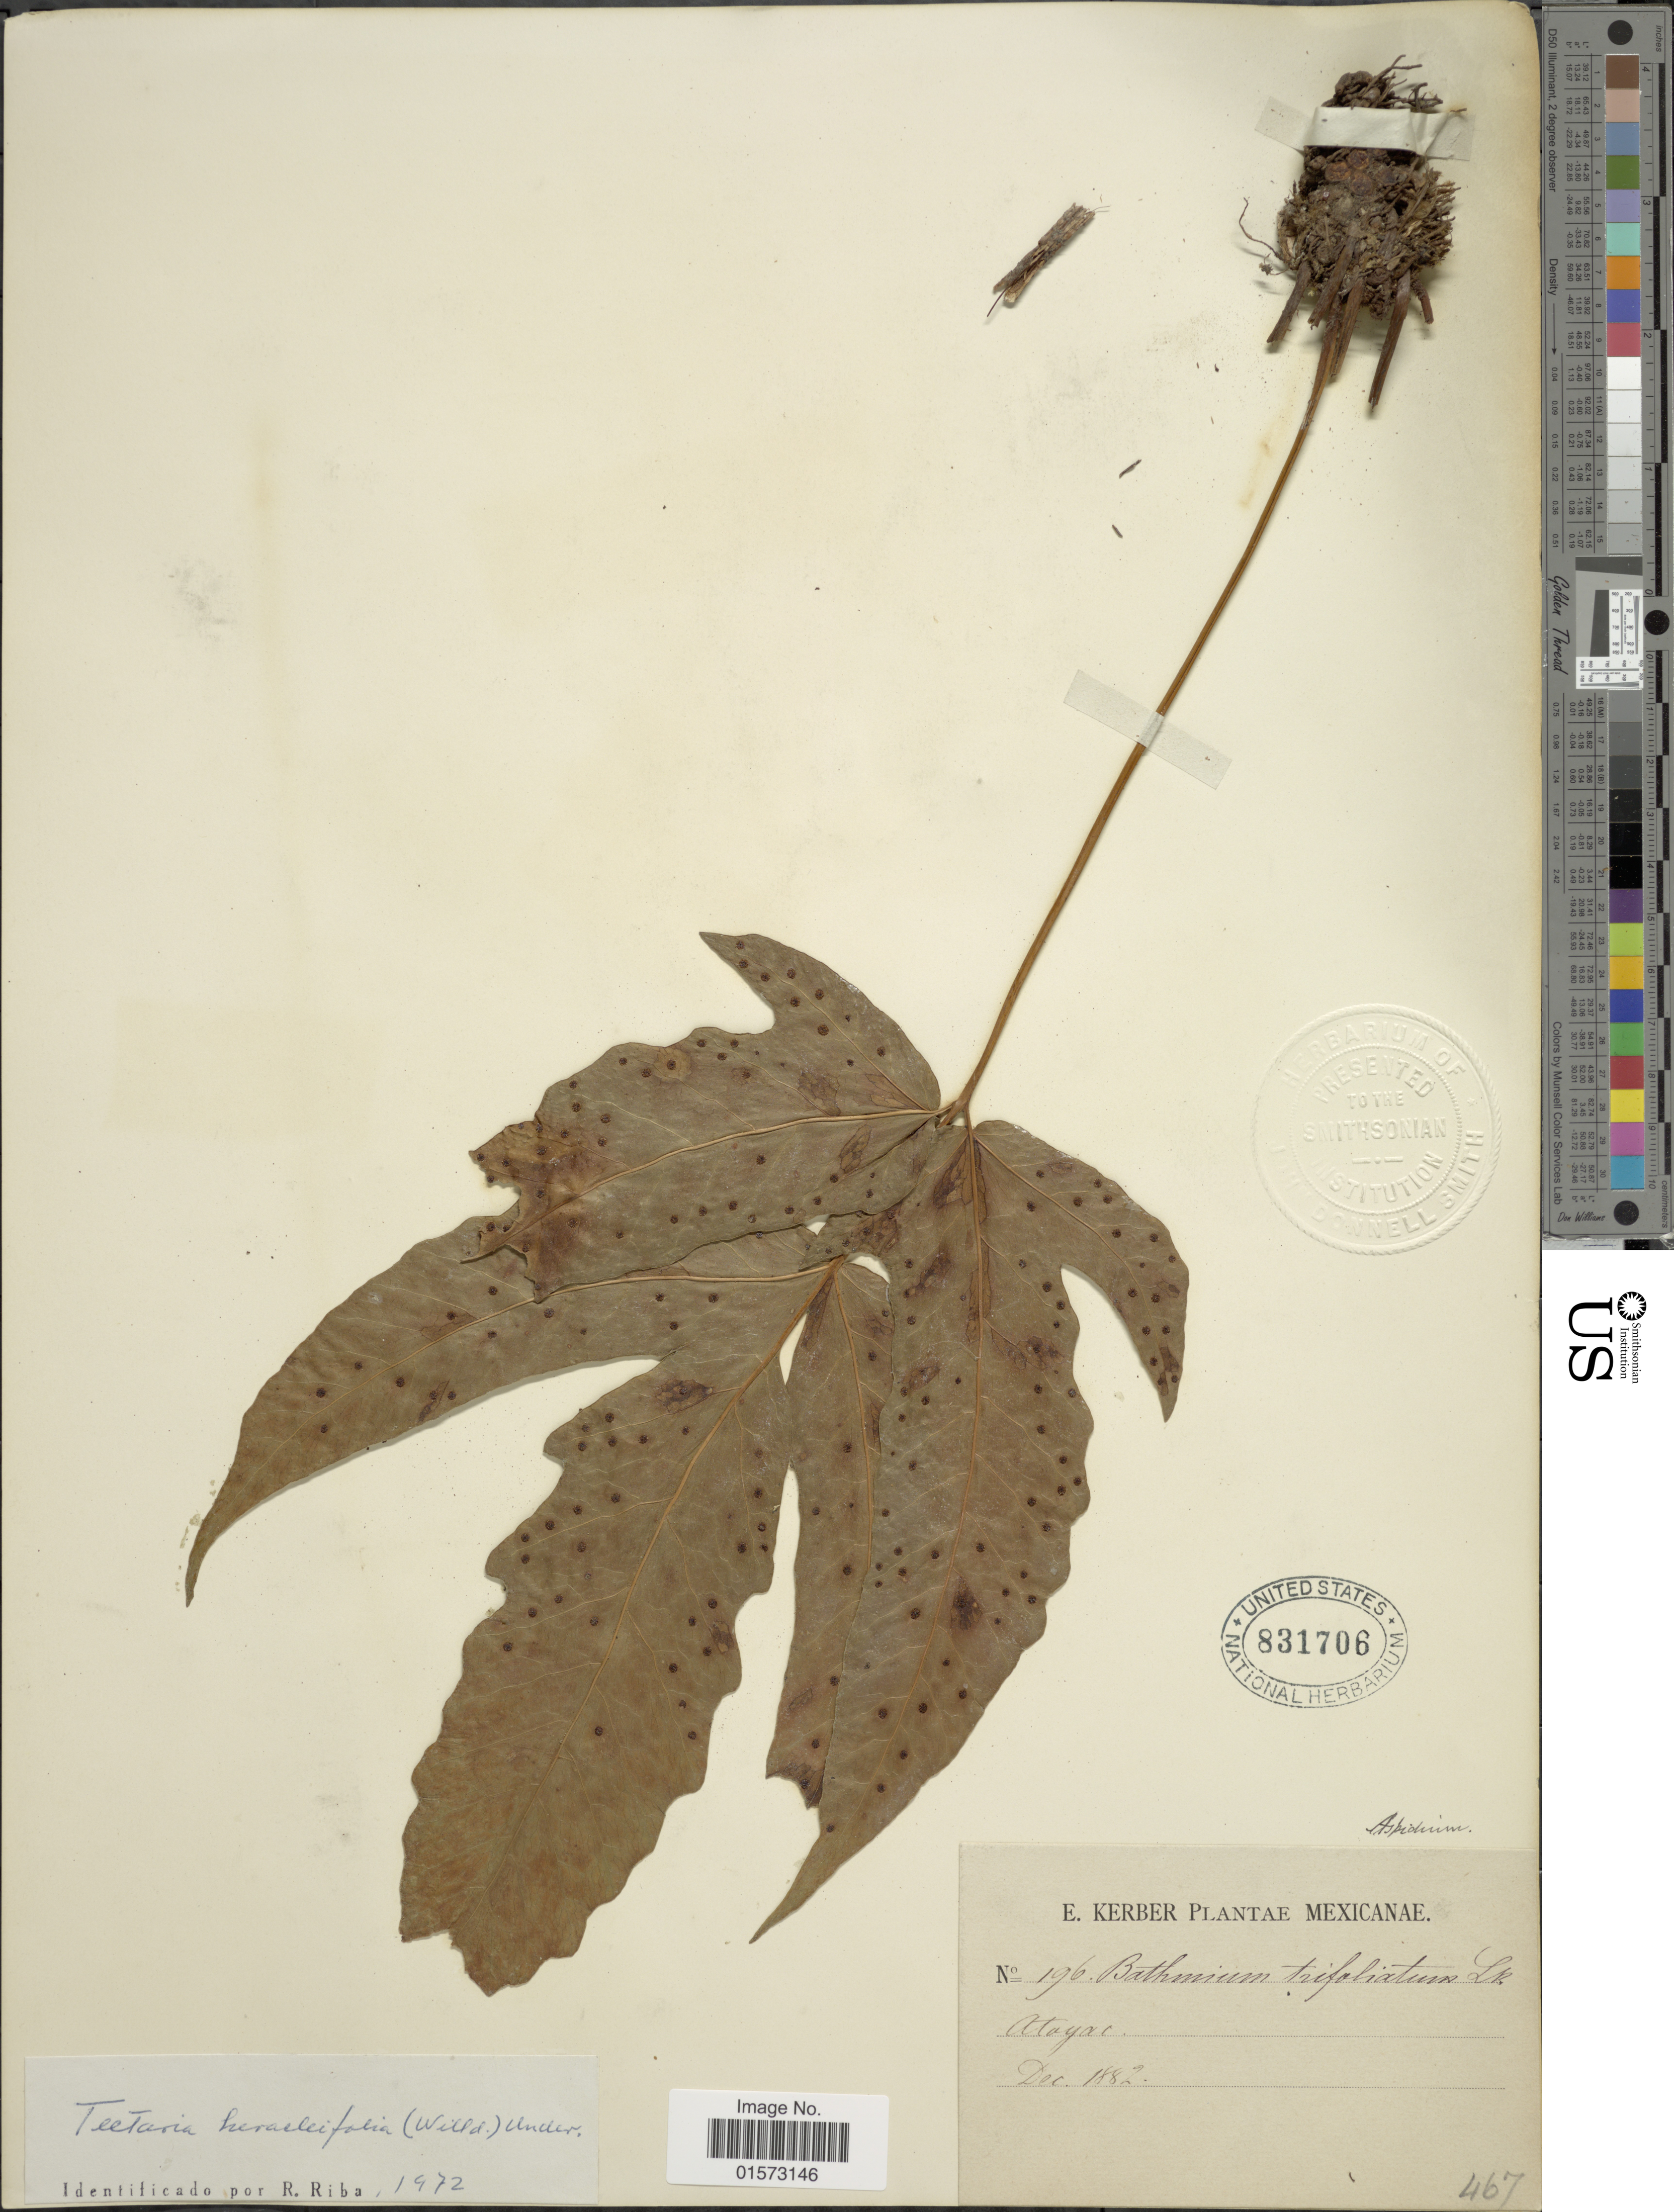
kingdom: Plantae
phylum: Tracheophyta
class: Polypodiopsida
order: Polypodiales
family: Tectariaceae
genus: Tectaria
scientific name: Tectaria heracleifolia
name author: (Willd.) Underw.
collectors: E. Kerber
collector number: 196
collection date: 1882-12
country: Mexico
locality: Atoyac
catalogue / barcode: US 831706